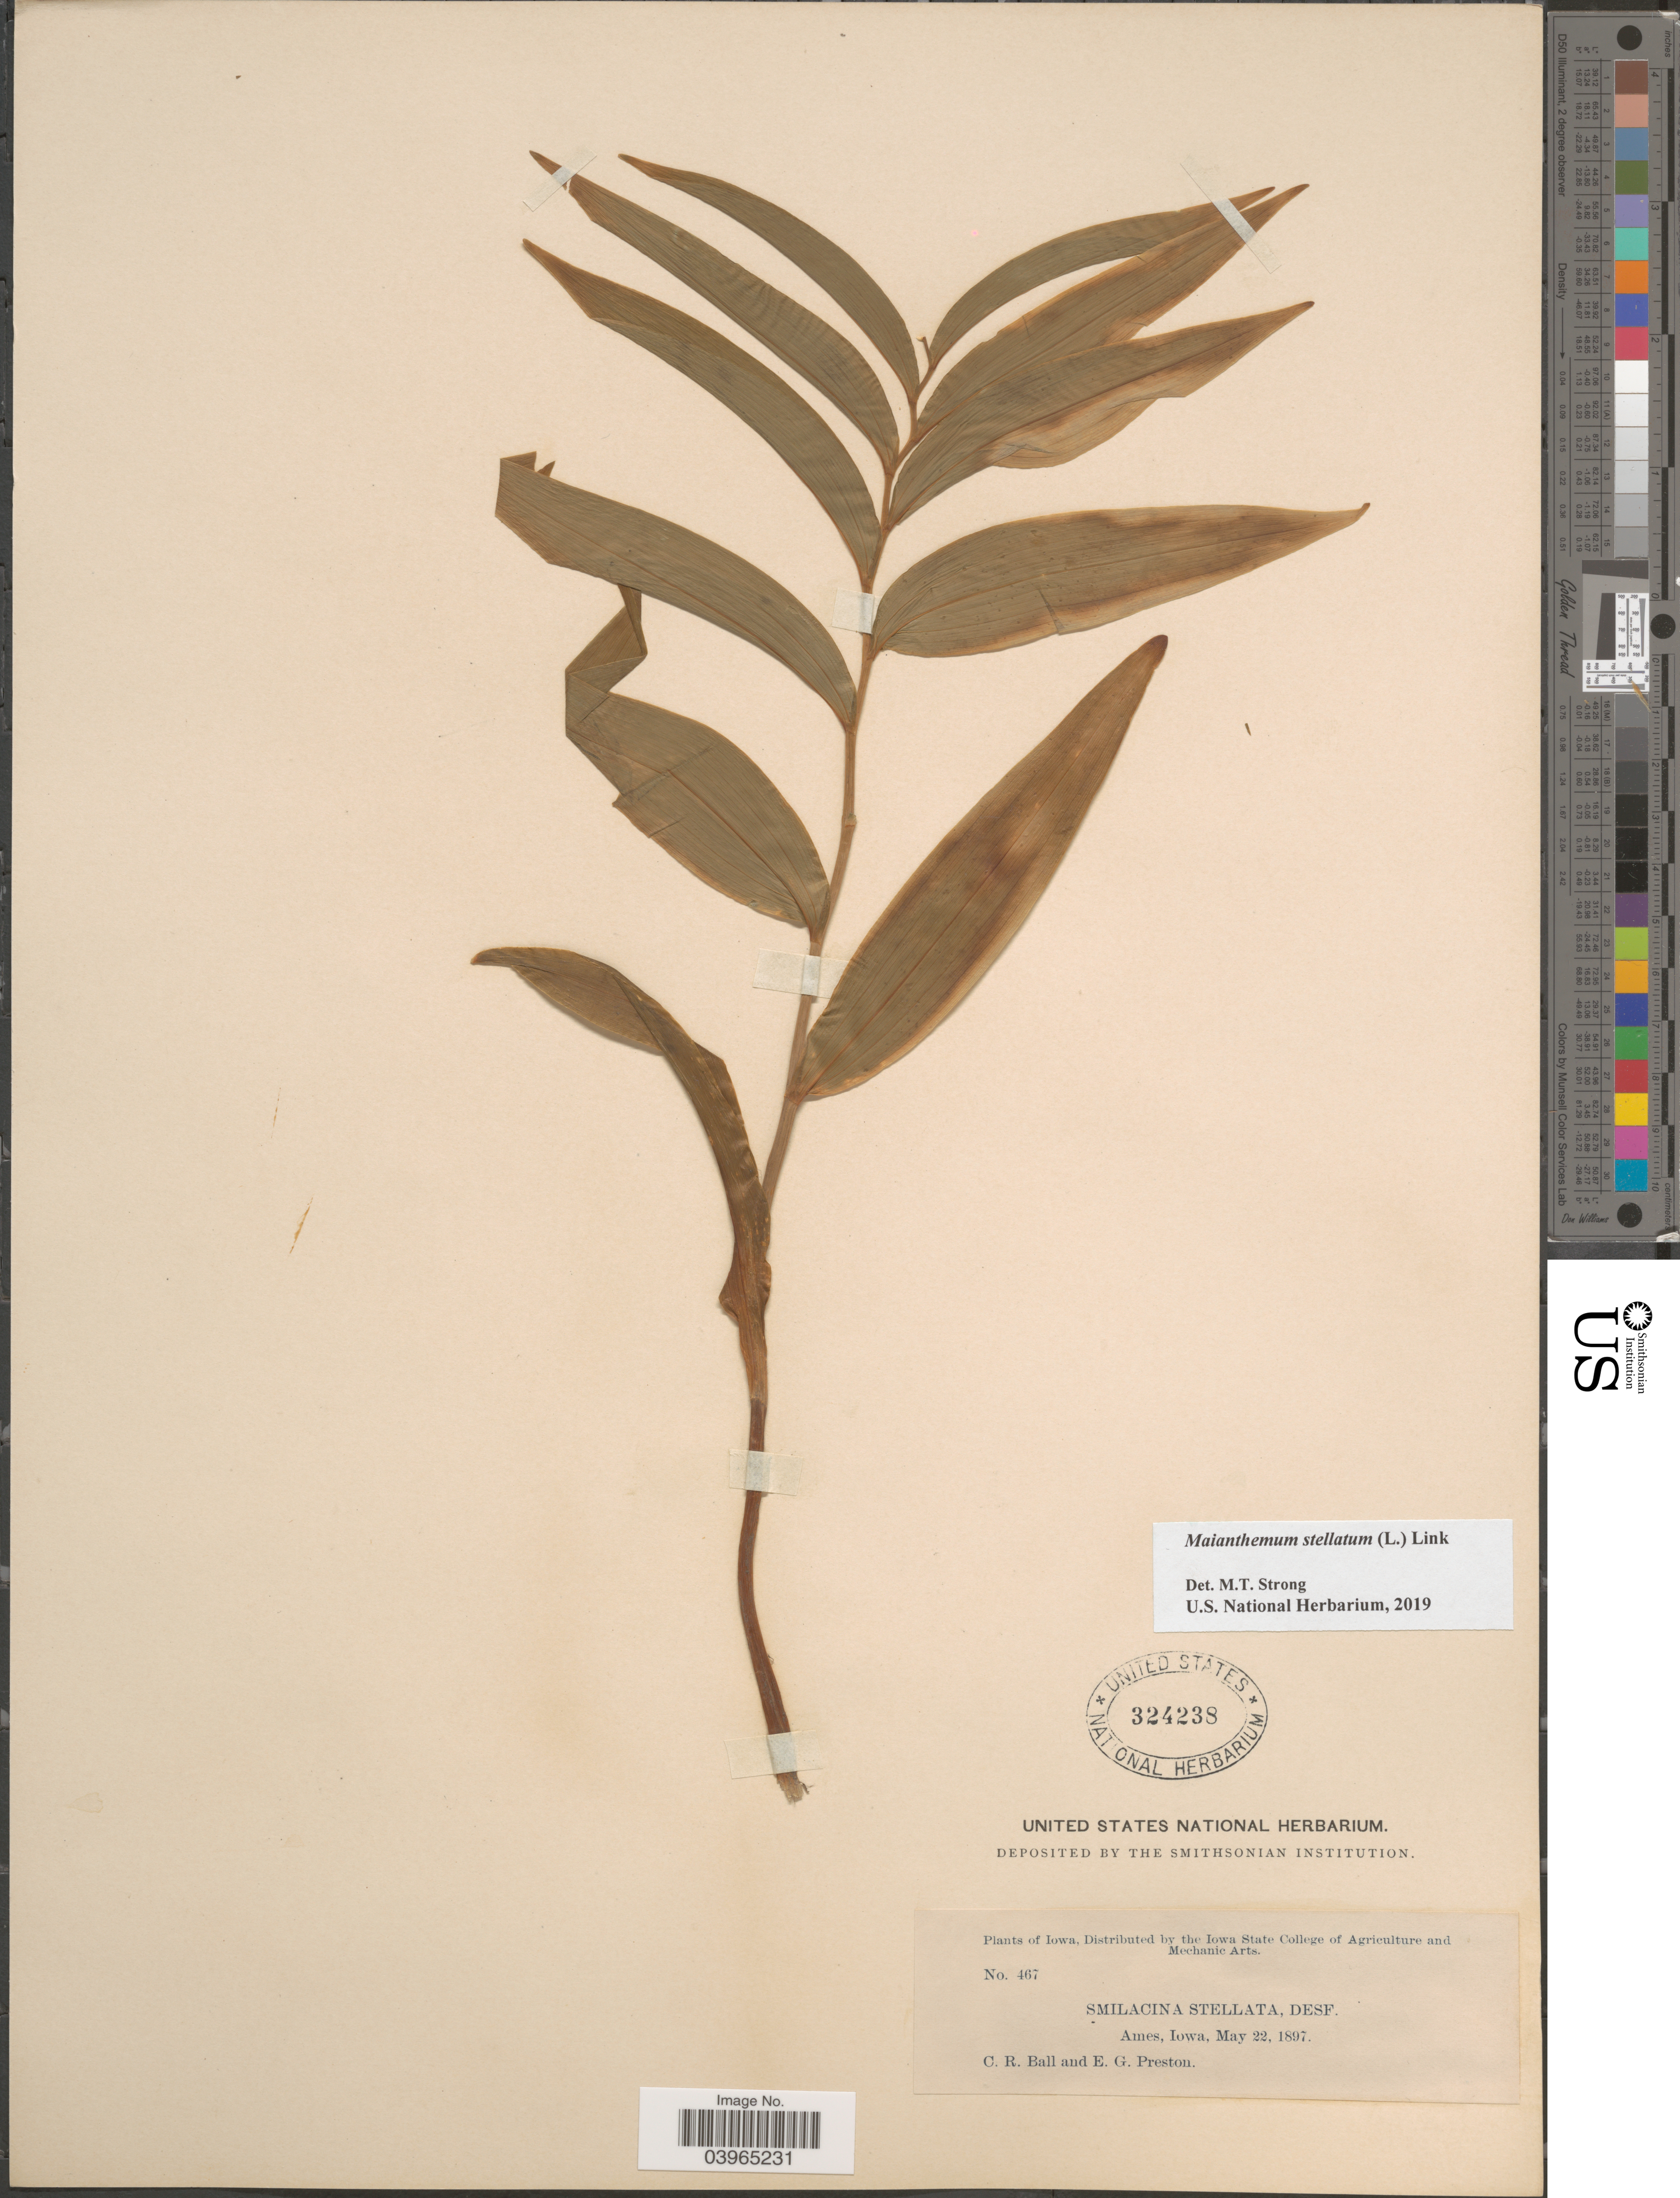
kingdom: Plantae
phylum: Tracheophyta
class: Liliopsida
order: Asparagales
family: Asparagaceae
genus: Maianthemum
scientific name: Maianthemum stellatum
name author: (L.) Link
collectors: C. R. Ball & E. Preston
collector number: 467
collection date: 1897-05-22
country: United States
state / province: Iowa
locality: Ames.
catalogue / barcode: US 324238